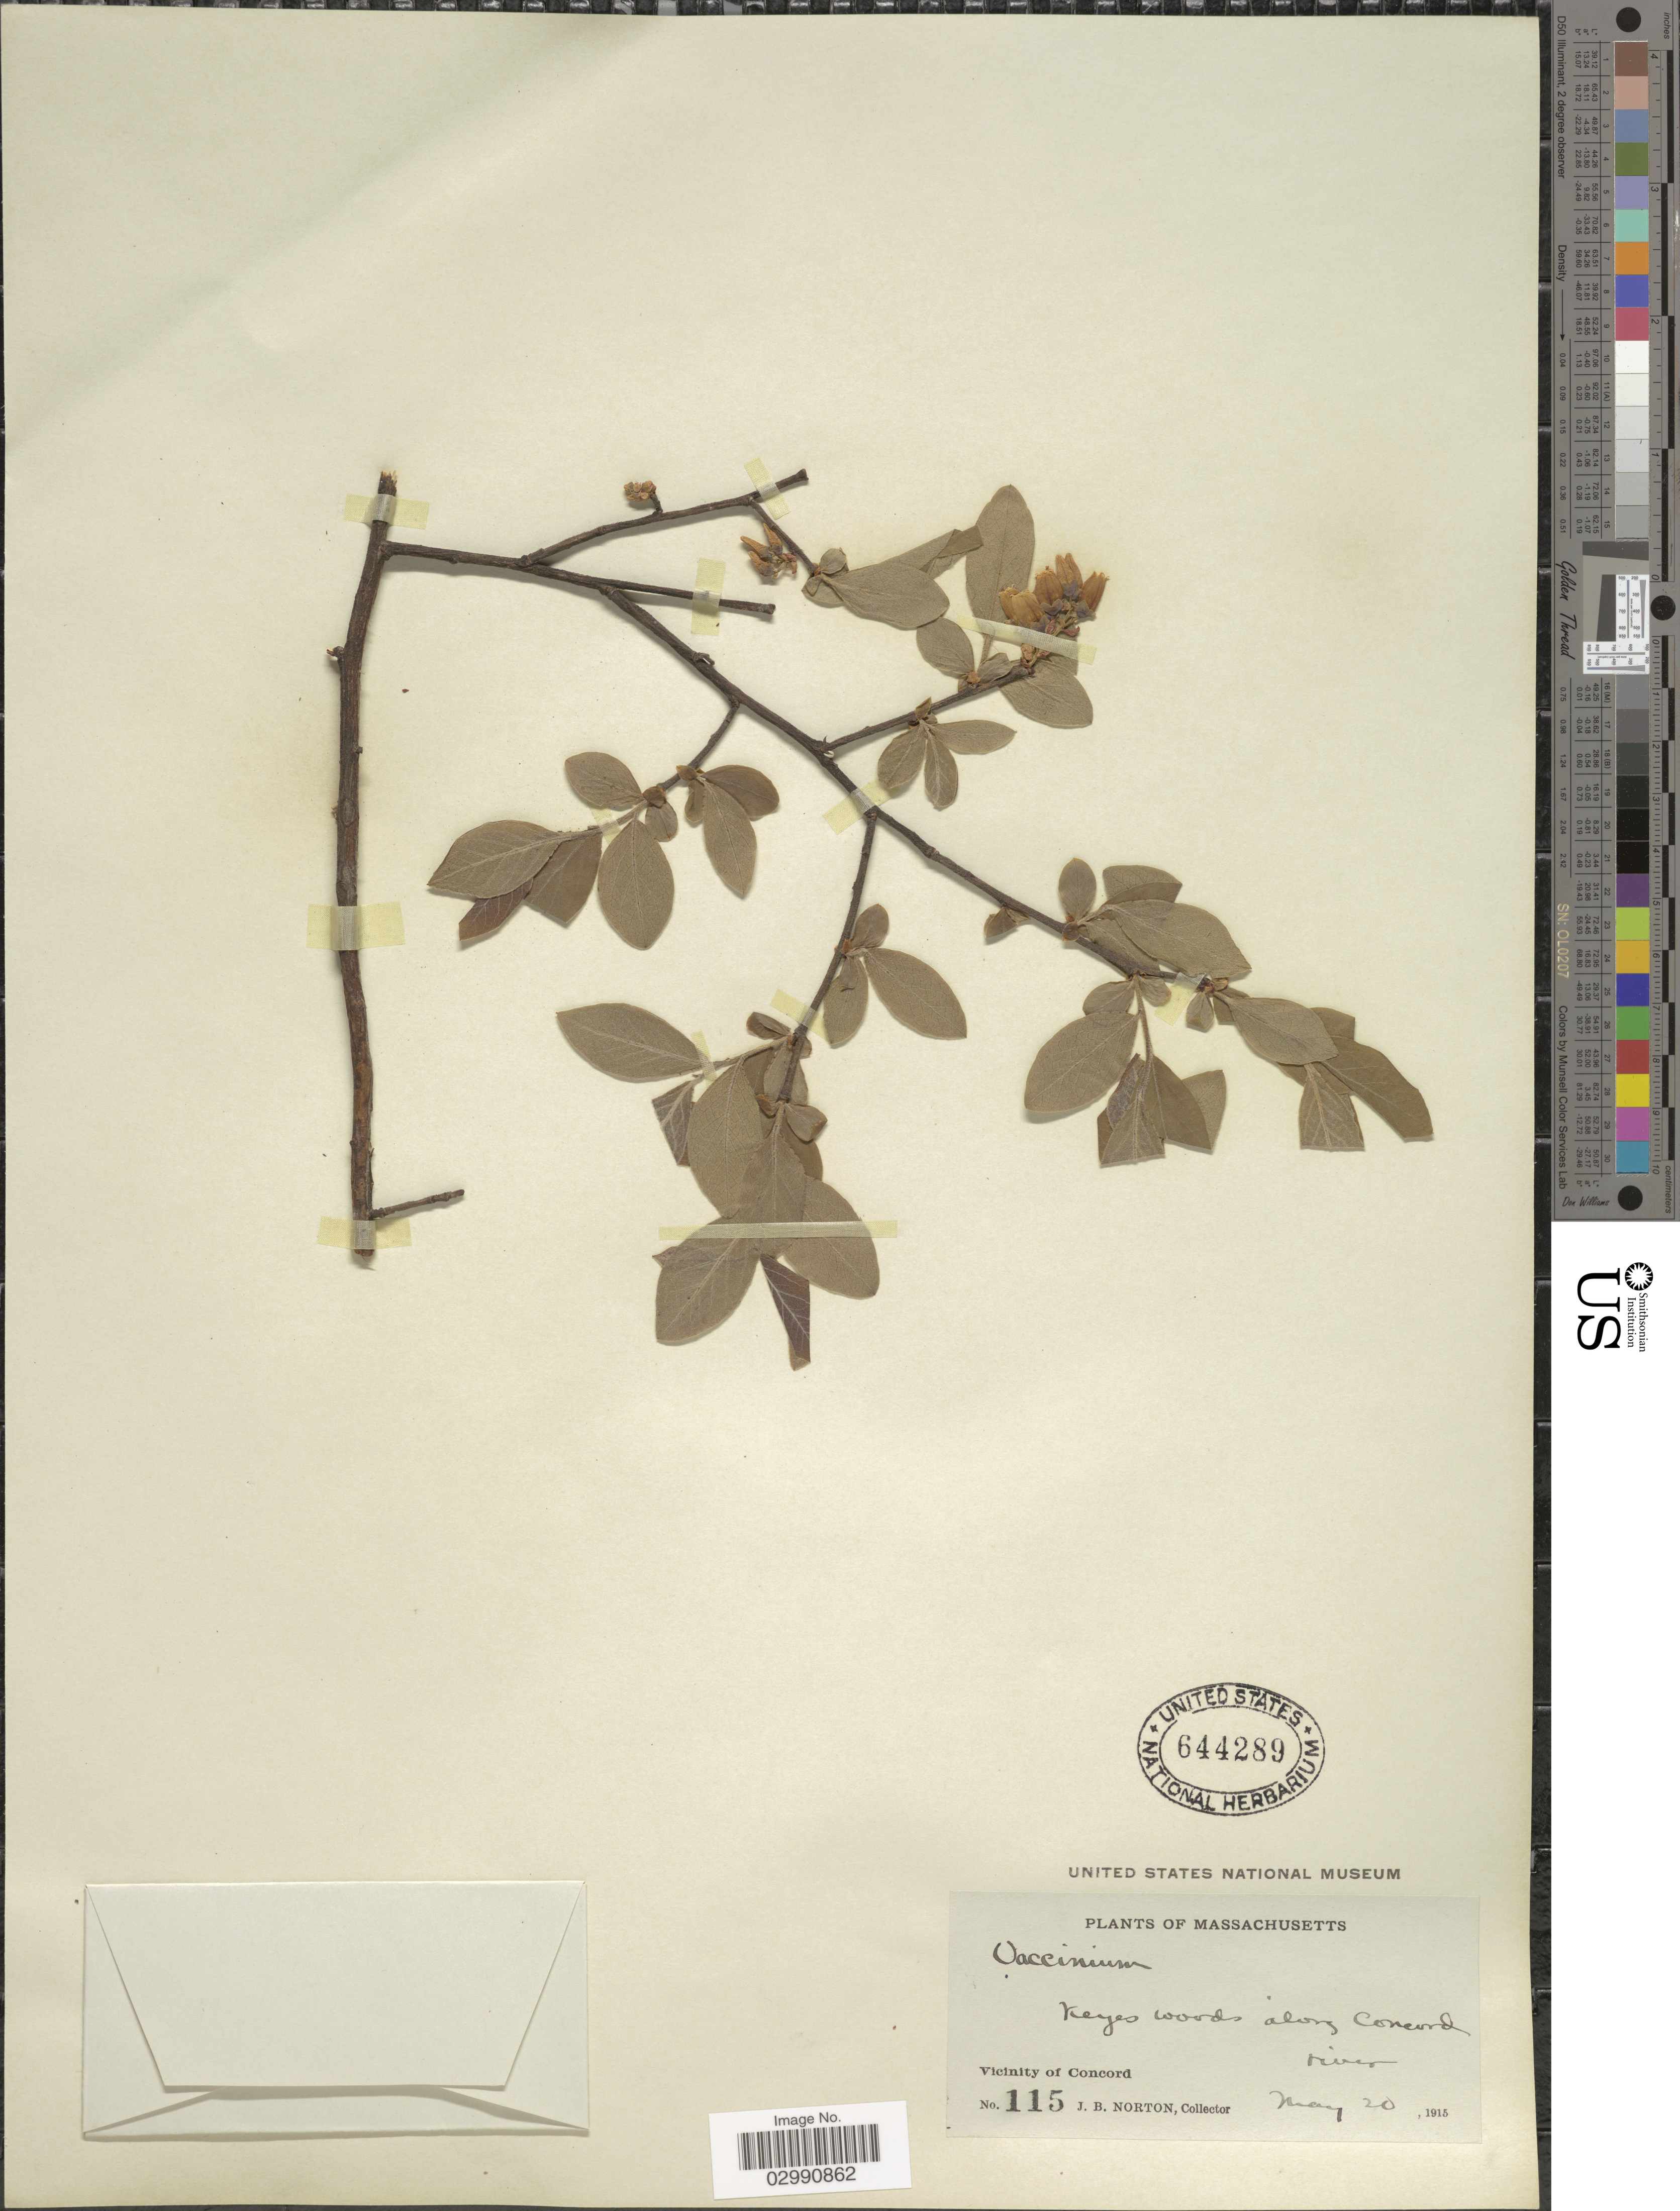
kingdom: Plantae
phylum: Tracheophyta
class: Magnoliopsida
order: Ericales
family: Ericaceae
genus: Vaccinium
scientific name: Vaccinium sp.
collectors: J. B. Norton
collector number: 115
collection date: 1915-05-20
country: United States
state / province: Massachusetts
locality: Keyes woods along Concord river. Vicinity of Concord.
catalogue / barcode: US 644289